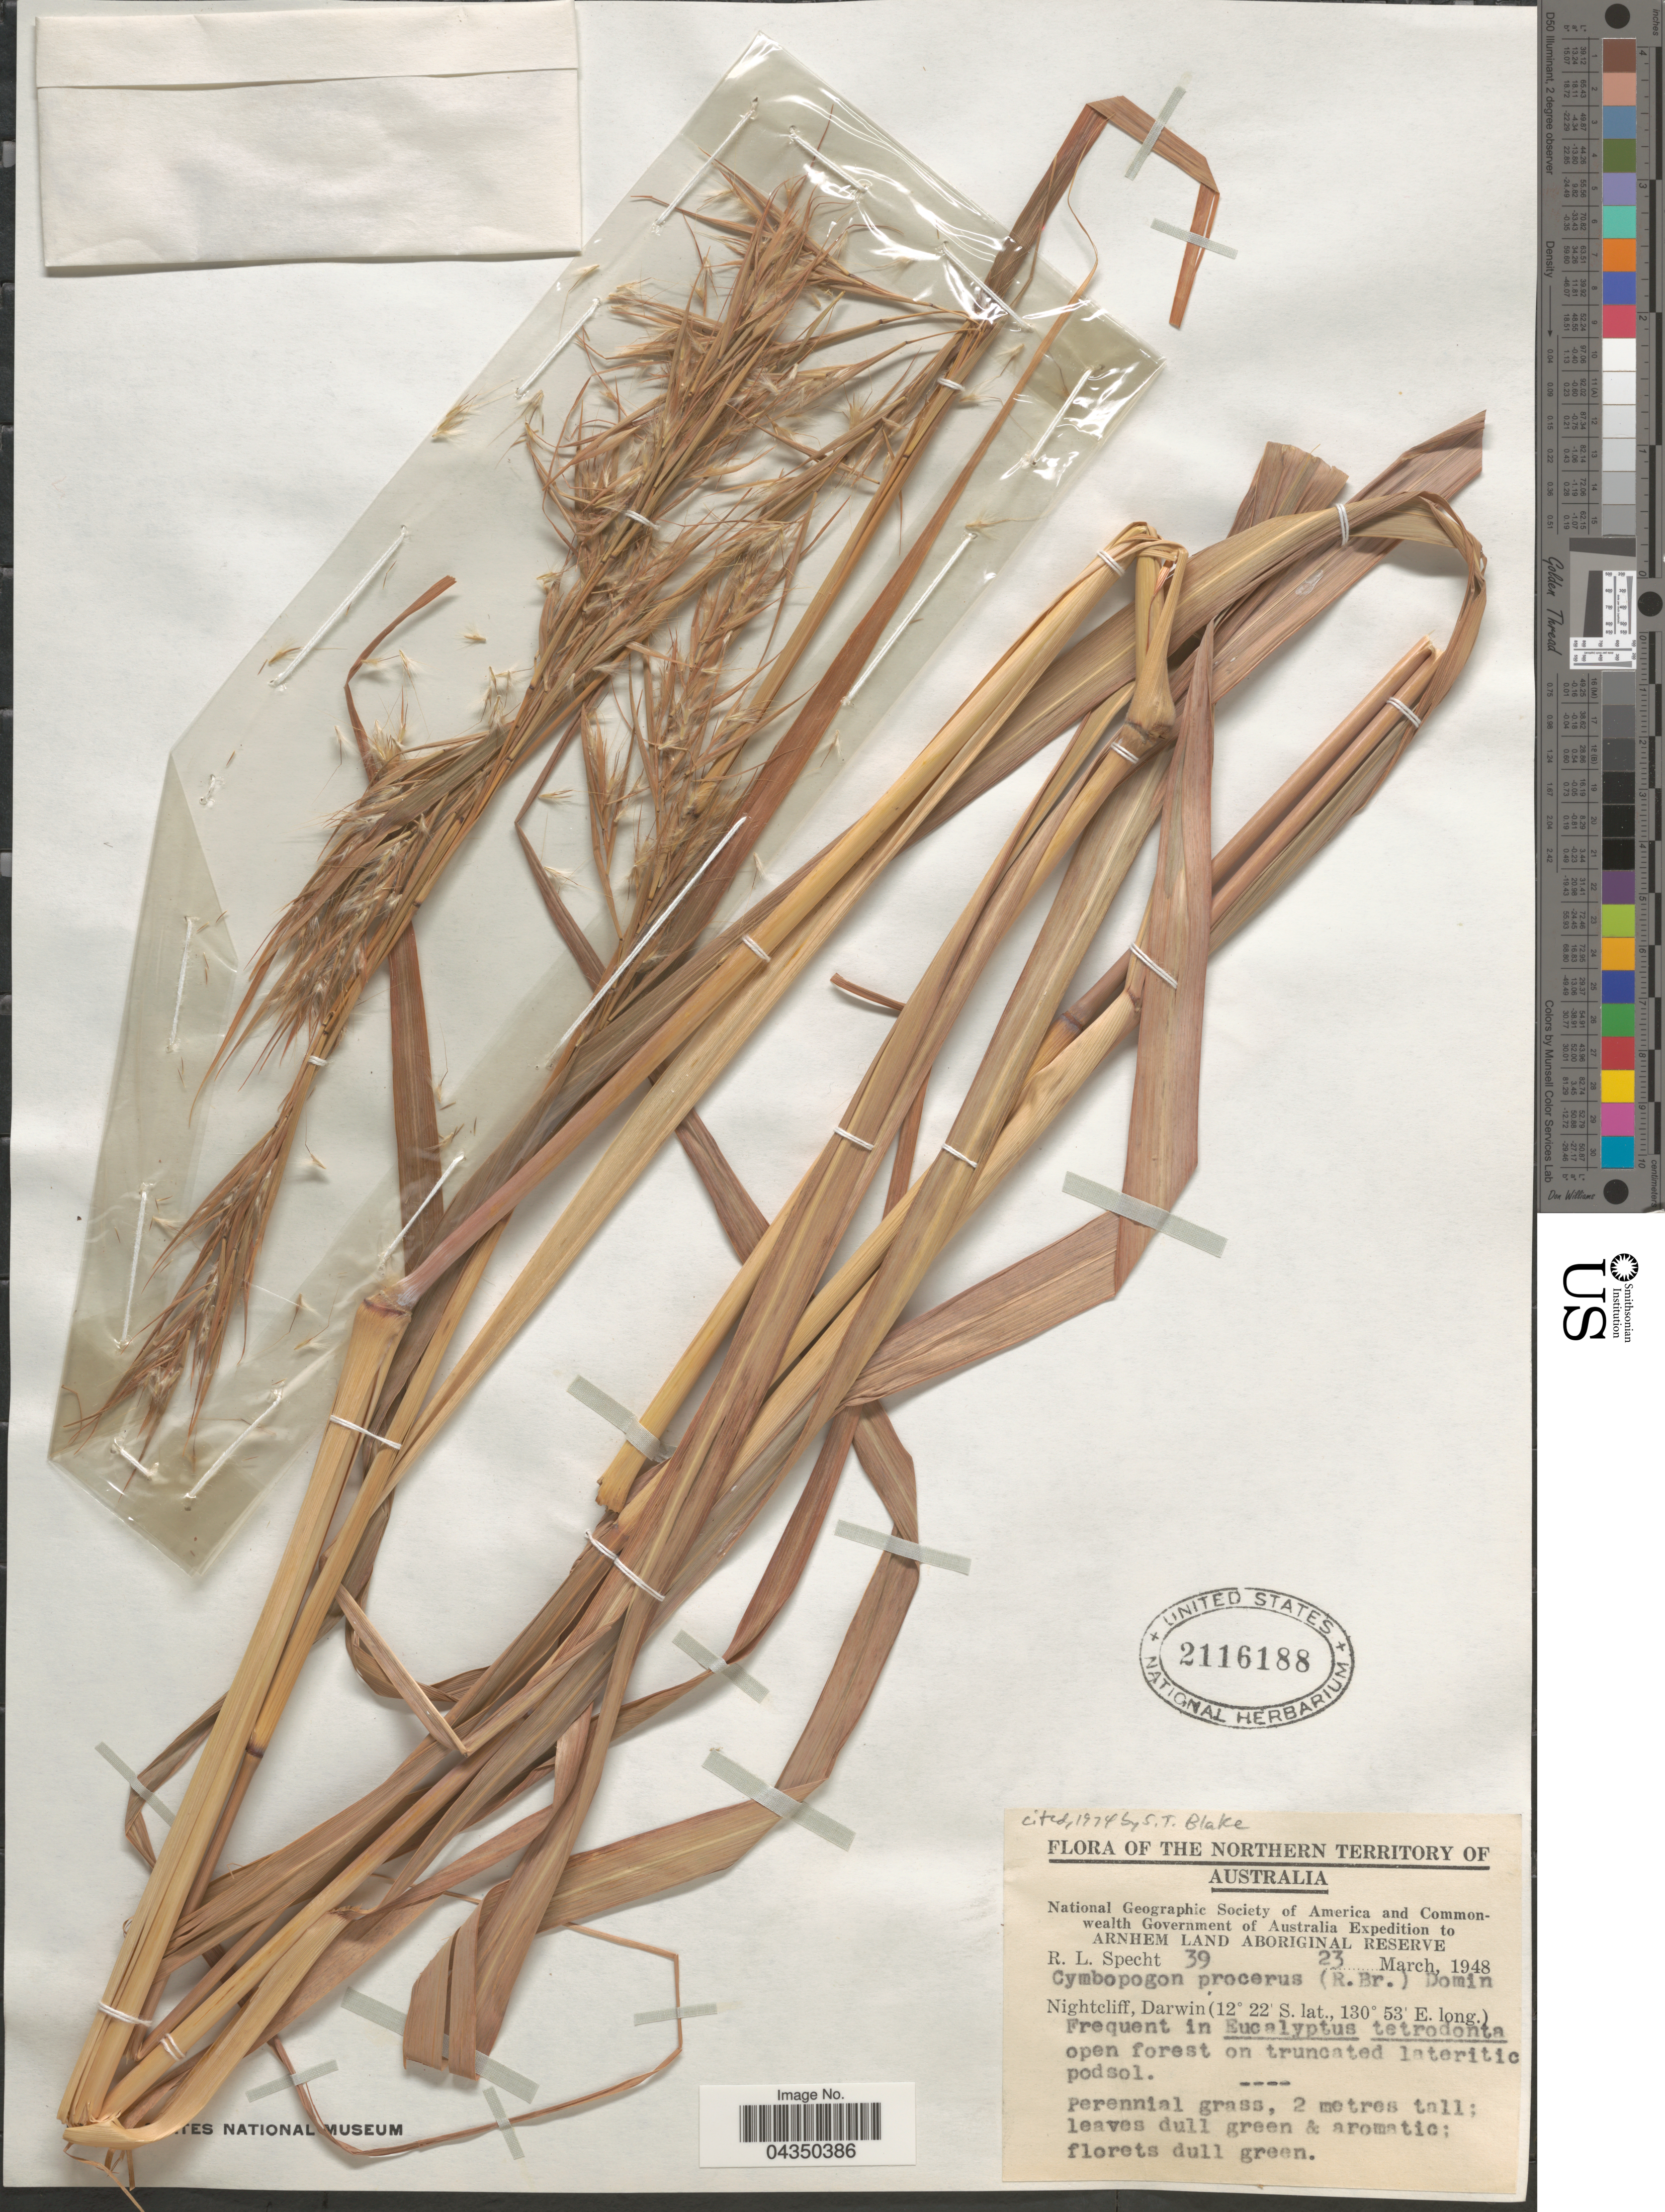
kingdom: Plantae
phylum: Tracheophyta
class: Liliopsida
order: Poales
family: Poaceae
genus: Cymbopogon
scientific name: Cymbopogon procerus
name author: Domin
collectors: R. L. Specht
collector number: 39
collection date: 1948-03-23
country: Australia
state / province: Northern Territory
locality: National Geographic Society of America and Commonwealth Government of Australia Expedition to Arnhem and Aboriginal Reserve. Nightcliff, Darwin.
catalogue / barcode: US 2116188